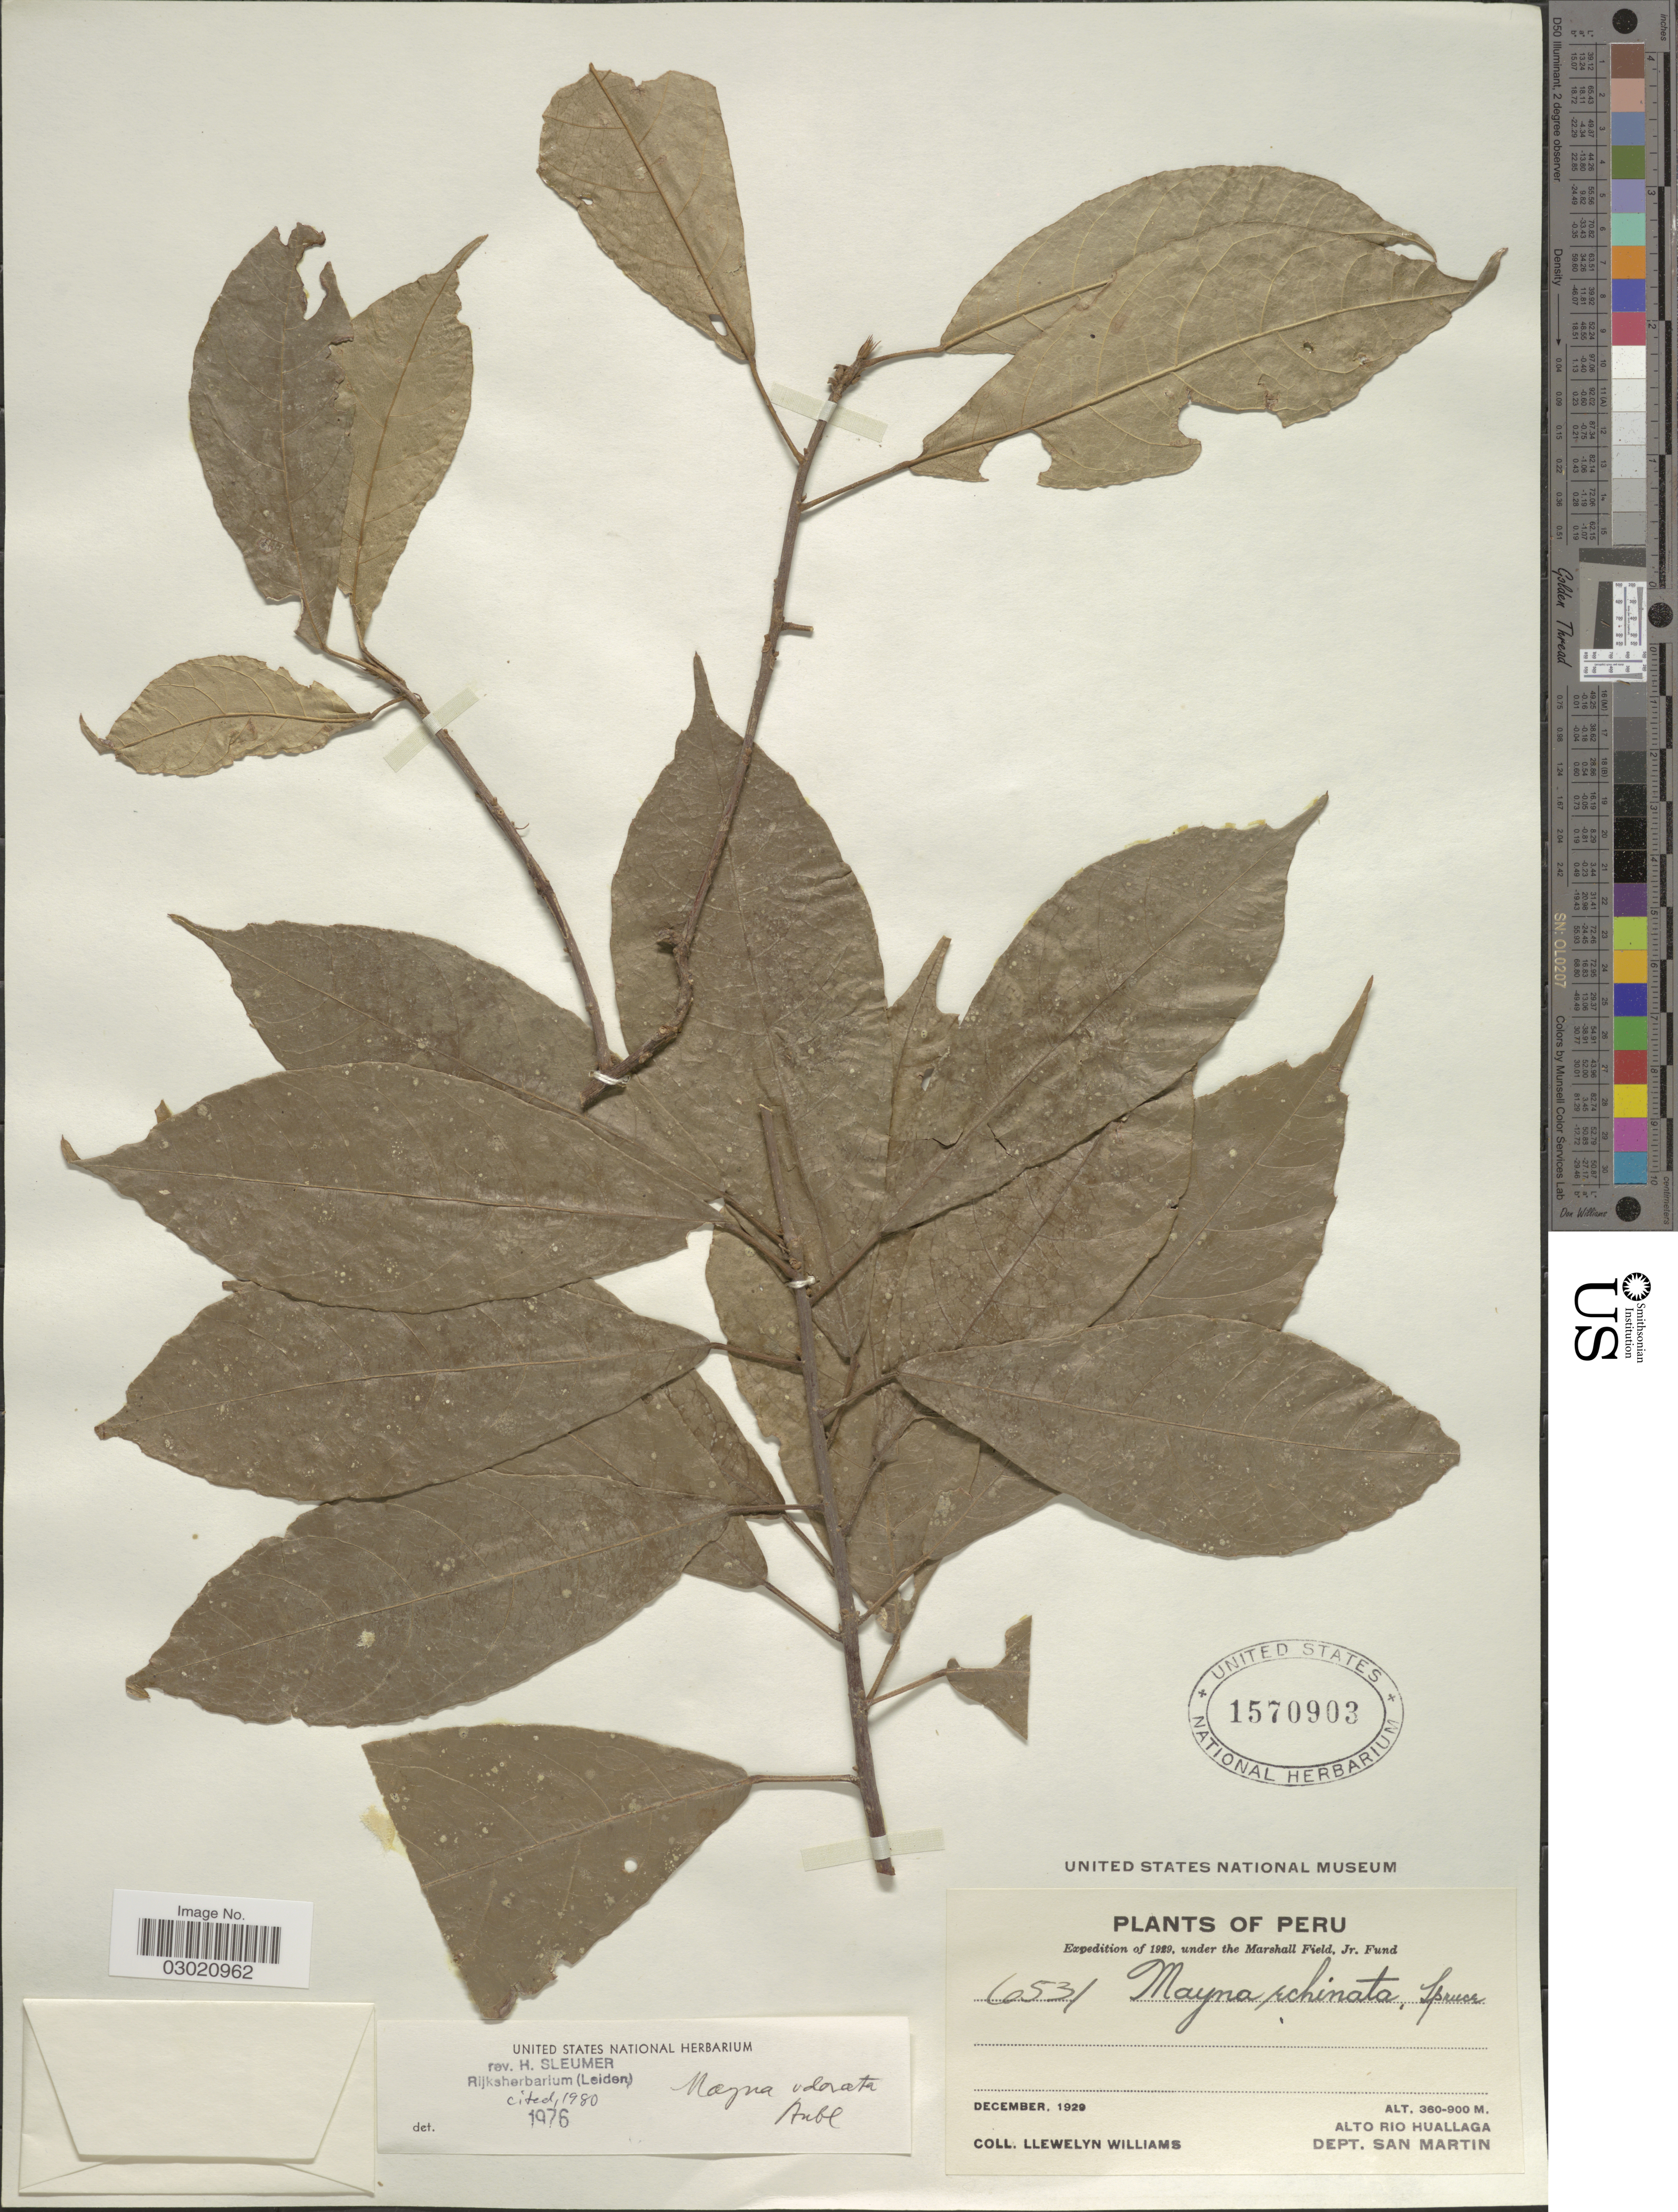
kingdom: Plantae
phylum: Tracheophyta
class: Magnoliopsida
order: Malpighiales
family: Achariaceae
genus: Mayna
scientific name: Mayna odorata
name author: Aubl.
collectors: Ll. Williams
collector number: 6531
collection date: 1929-12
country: Peru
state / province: San Martín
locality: Alto Rio Huallaga. Dept. San Martin.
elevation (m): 360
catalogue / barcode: US 1570903